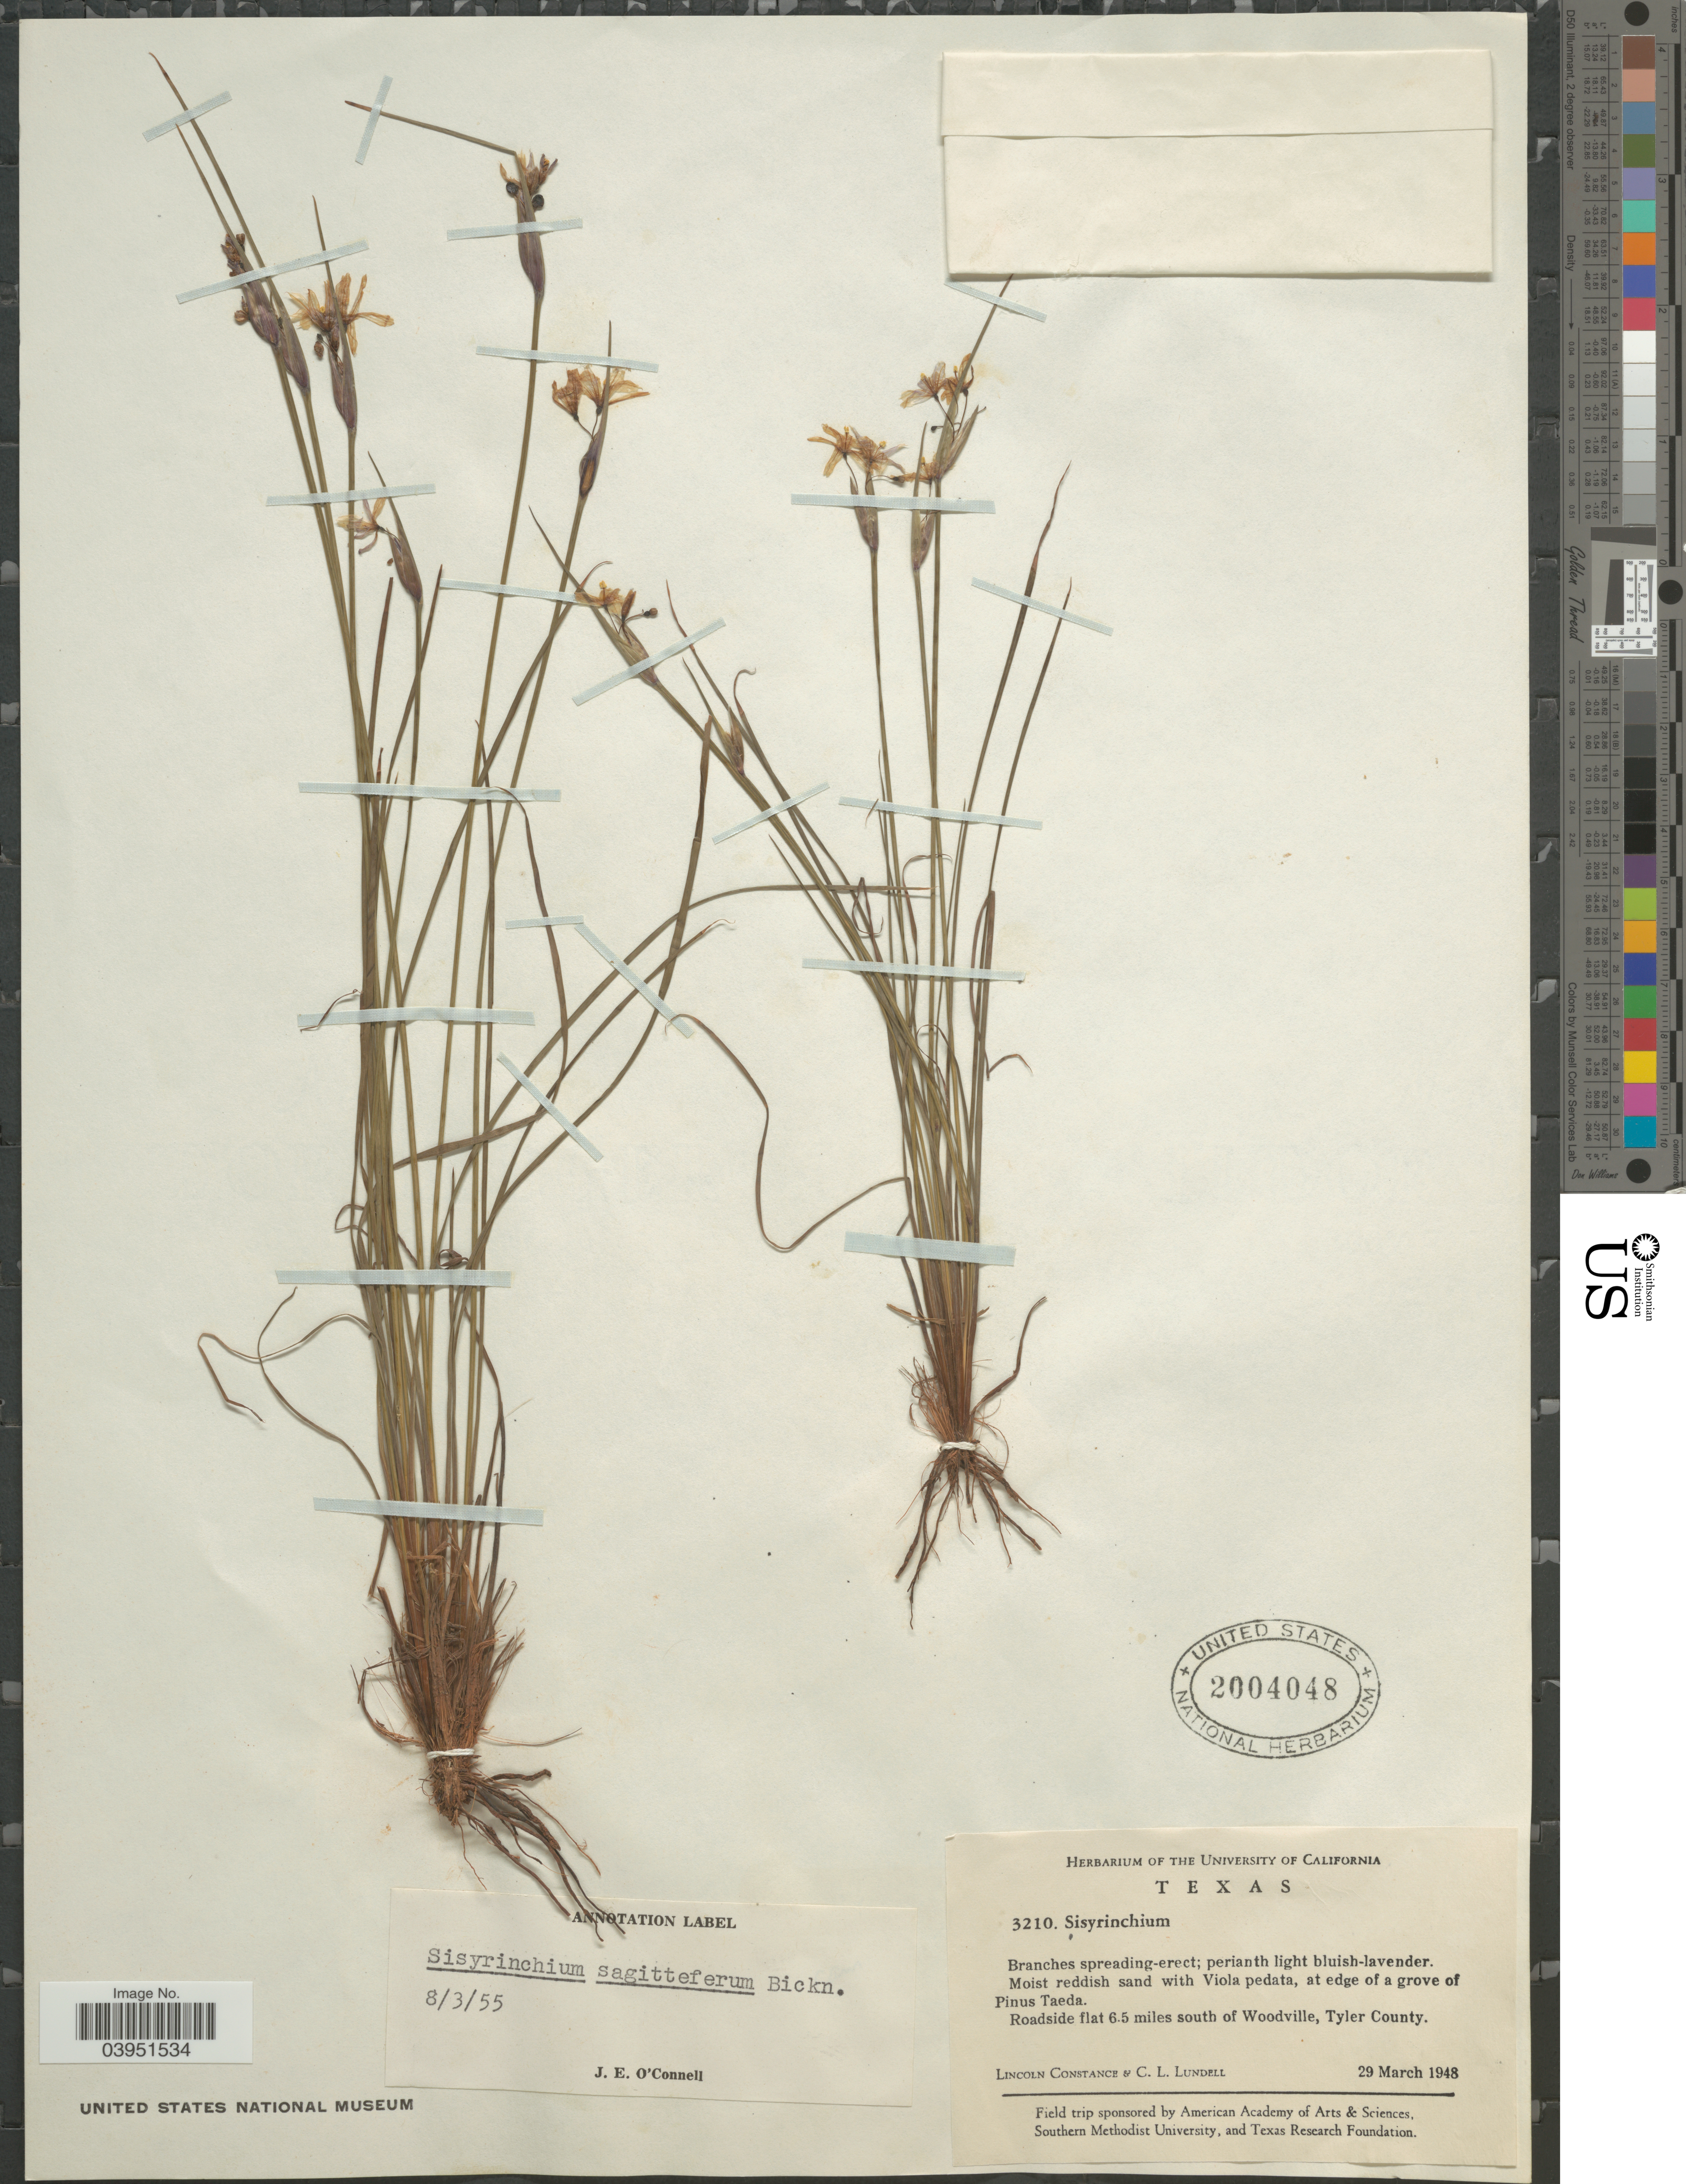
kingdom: Plantae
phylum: Tracheophyta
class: Liliopsida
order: Asparagales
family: Iridaceae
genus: Sisyrinchium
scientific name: Sisyrinchium sagittiferum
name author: E.P. Bicknell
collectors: L. Constance & C. L. Lundell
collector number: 3210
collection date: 1948-03-29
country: United States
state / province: Texas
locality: Roadside flat 6.5 miles south of Woodville, Tyler County.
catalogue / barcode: US 2004048